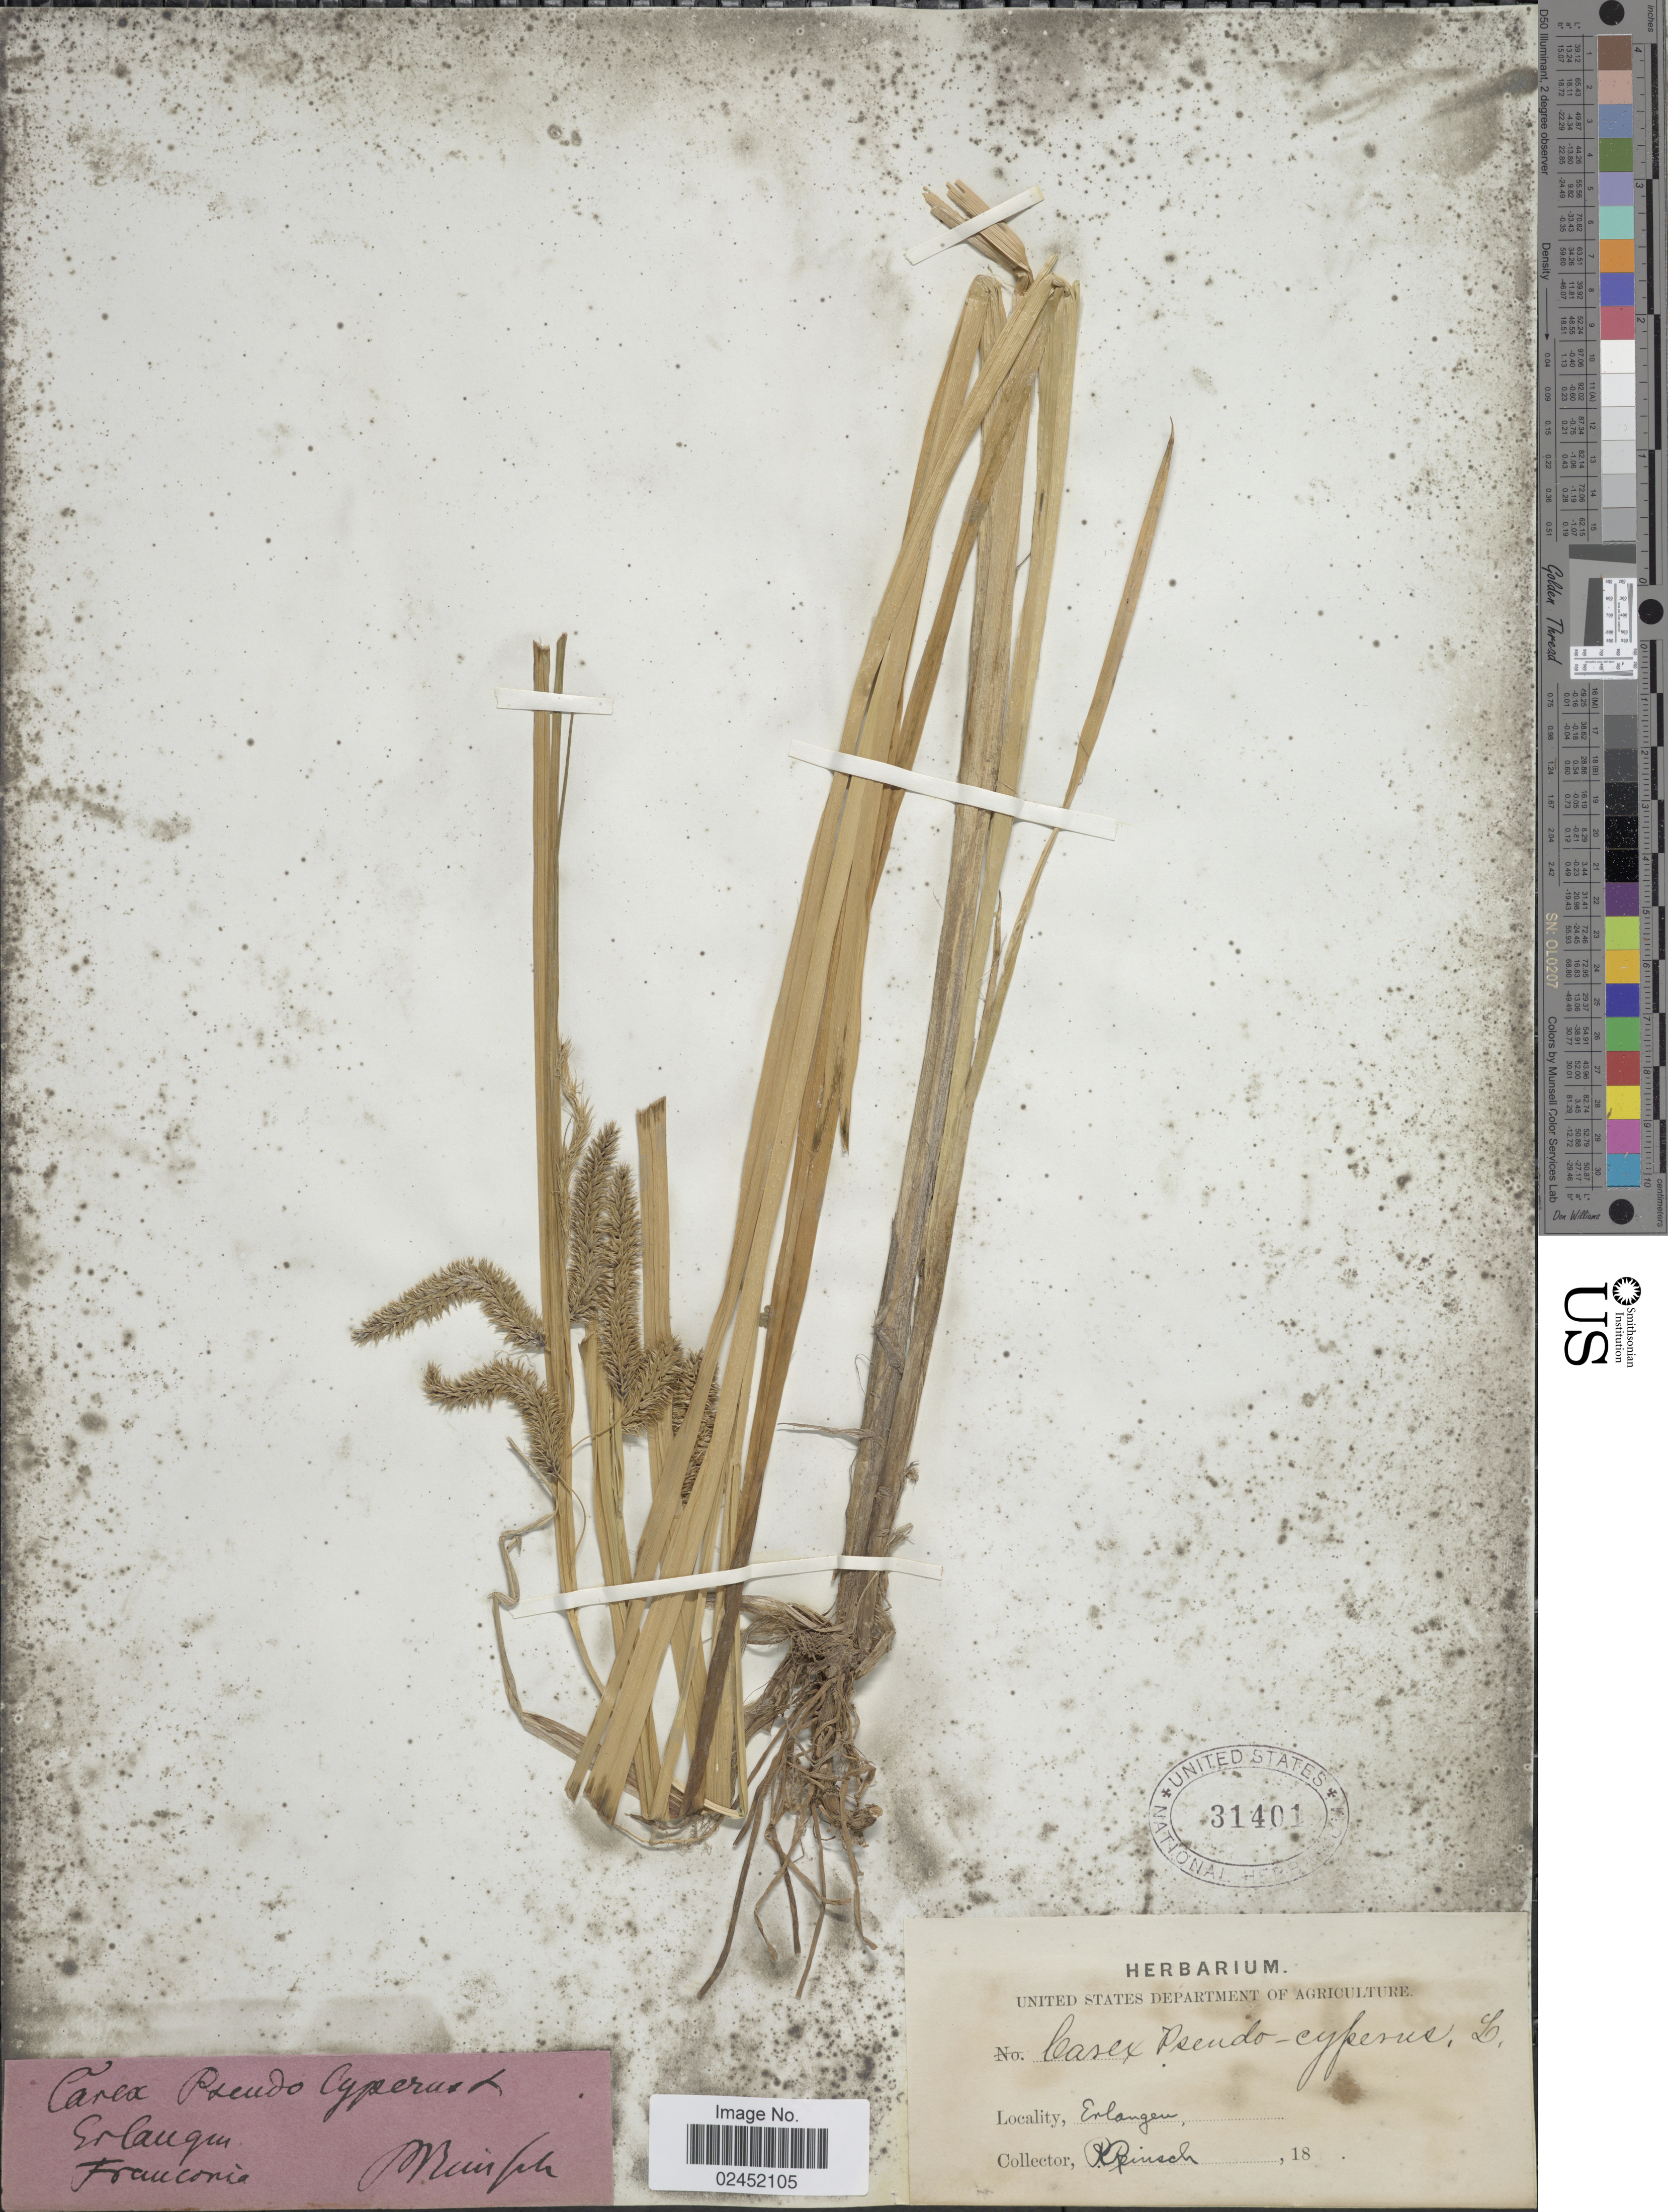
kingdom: Plantae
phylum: Tracheophyta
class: Liliopsida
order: Poales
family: Cyperaceae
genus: Carex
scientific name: Carex pseudocyperus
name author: L.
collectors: P.F. Reinsch (herbarium)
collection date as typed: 18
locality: Erlangen Franconia.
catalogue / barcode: US 31401